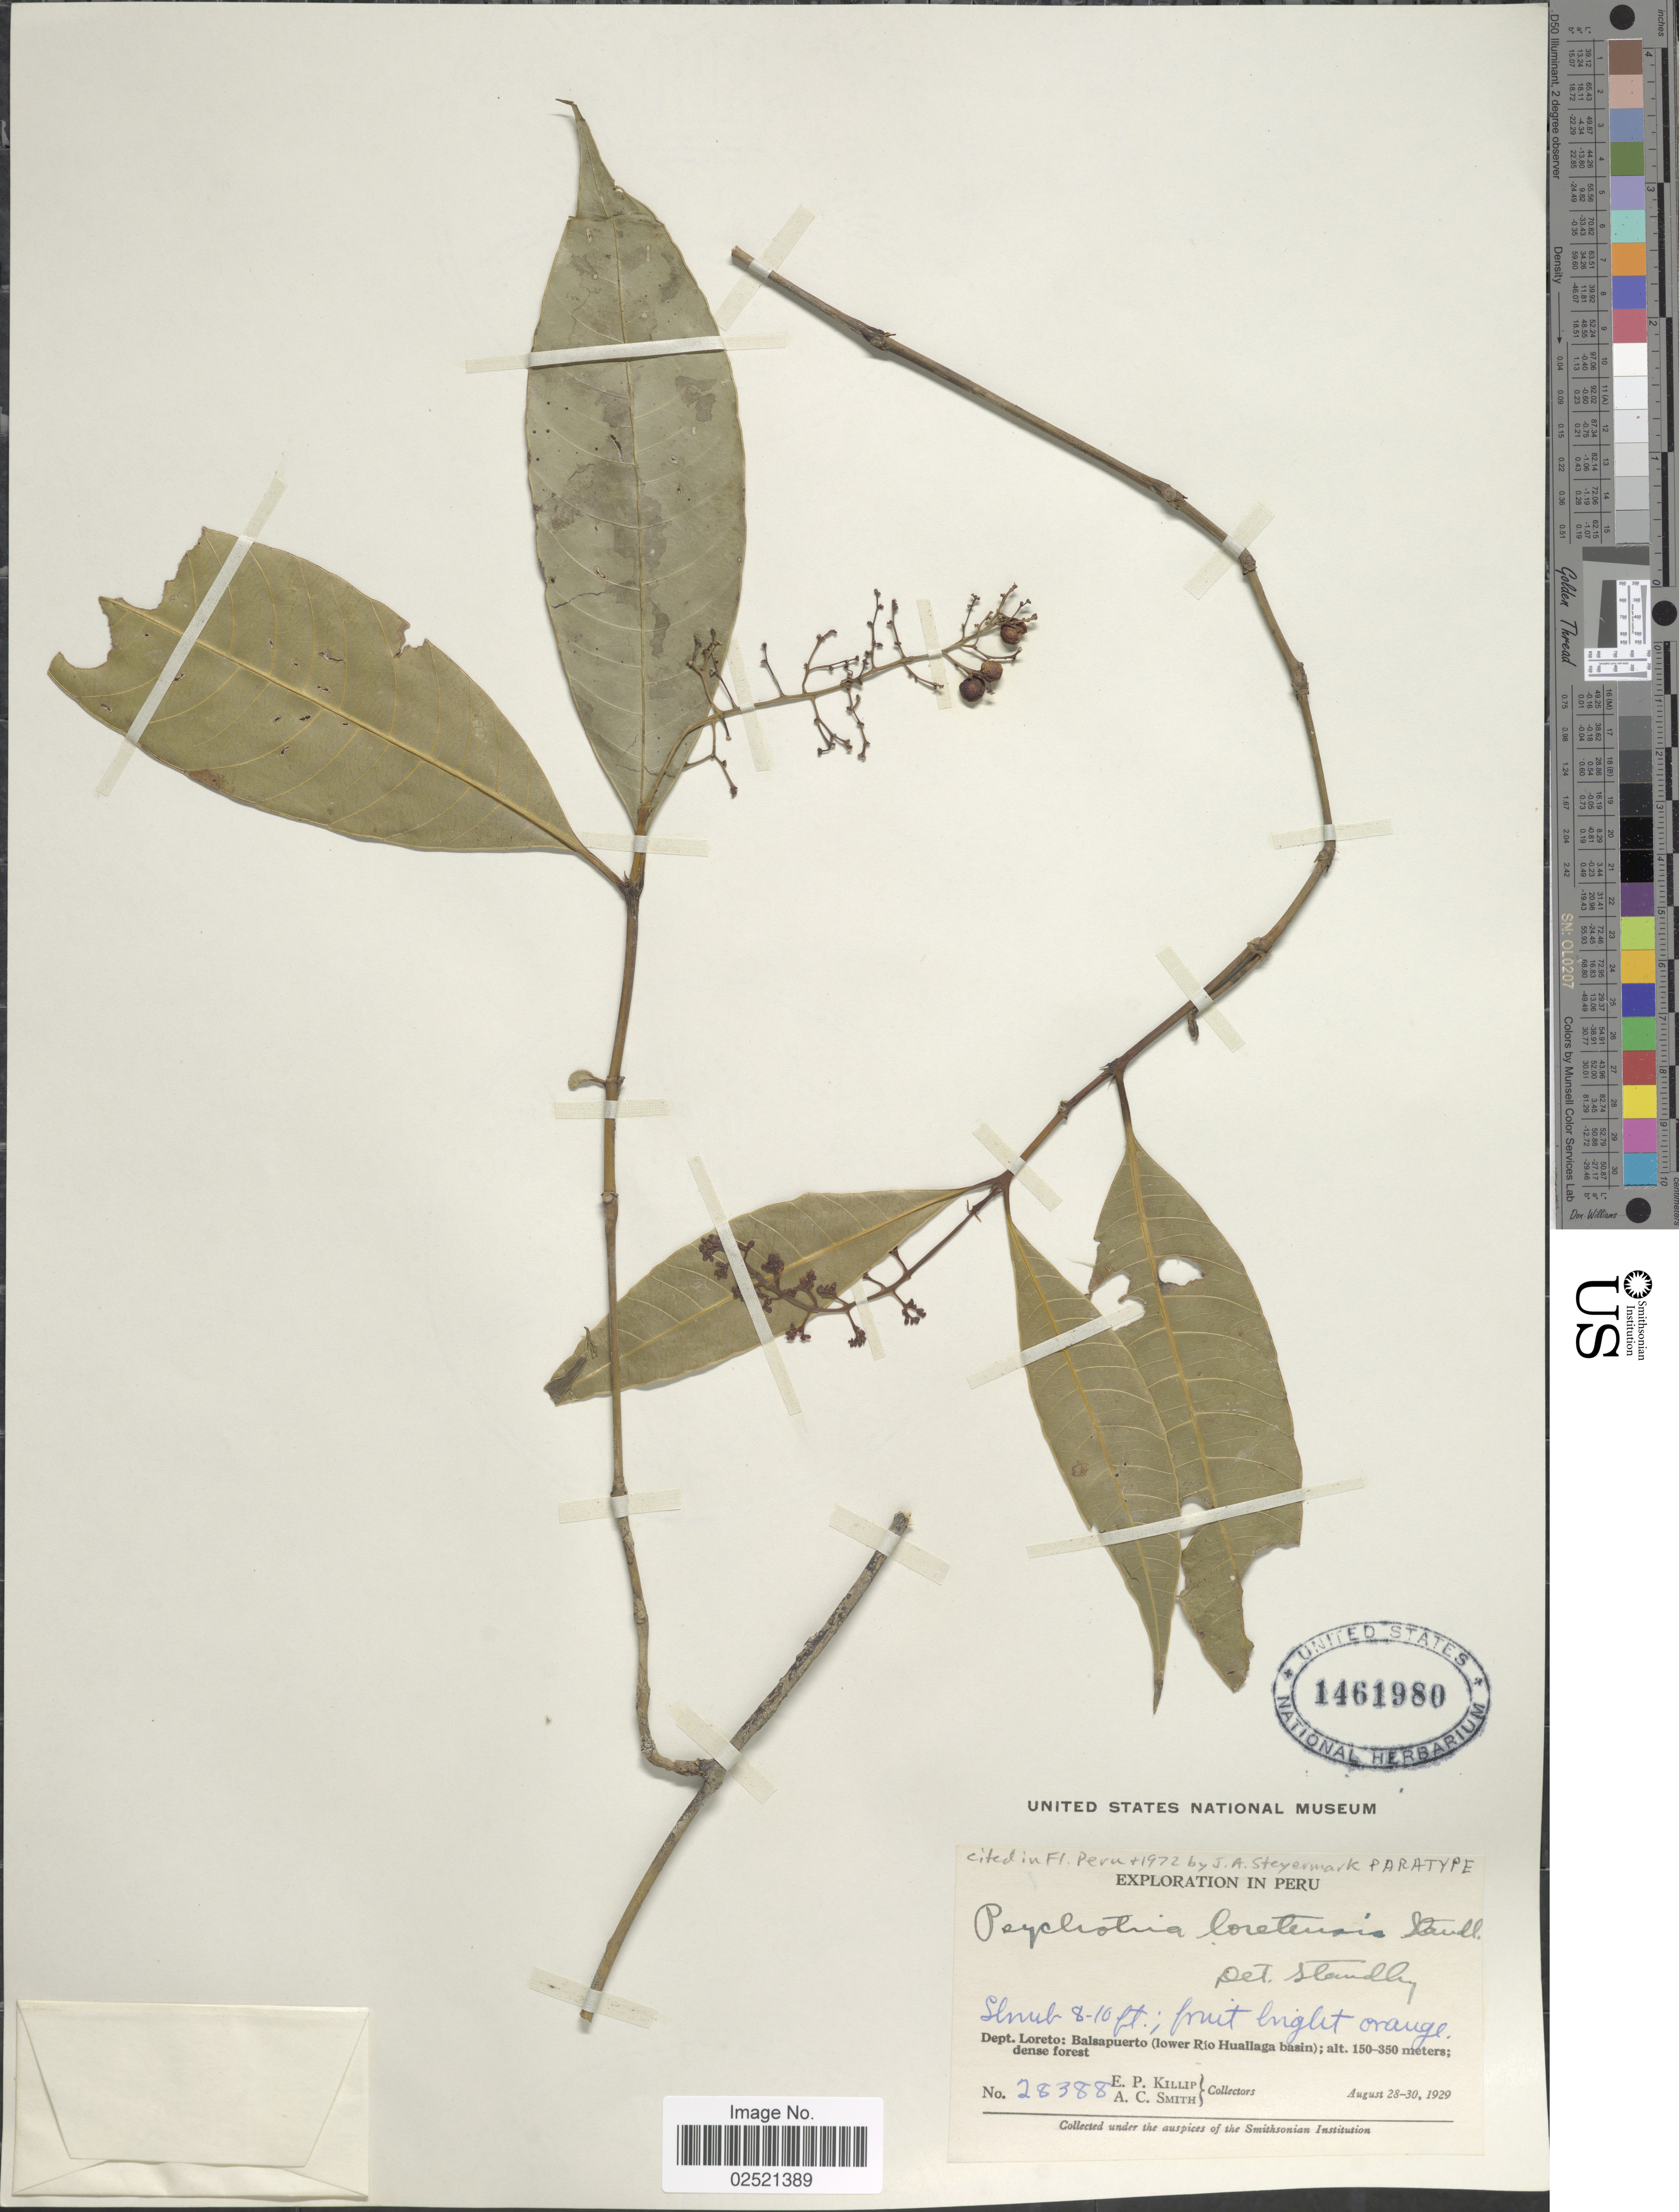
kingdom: Plantae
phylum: Tracheophyta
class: Magnoliopsida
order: Gentianales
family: Rubiaceae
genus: Psychotria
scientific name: Psychotria loretensis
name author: Standl.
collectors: E. P. Killip & A. C. Smith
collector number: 28388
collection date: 1929-08-28/1929-08-30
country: Peru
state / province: Loreto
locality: Balsapuerto (lower Rio Huallaga basin).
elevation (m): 150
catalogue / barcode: US 1461980